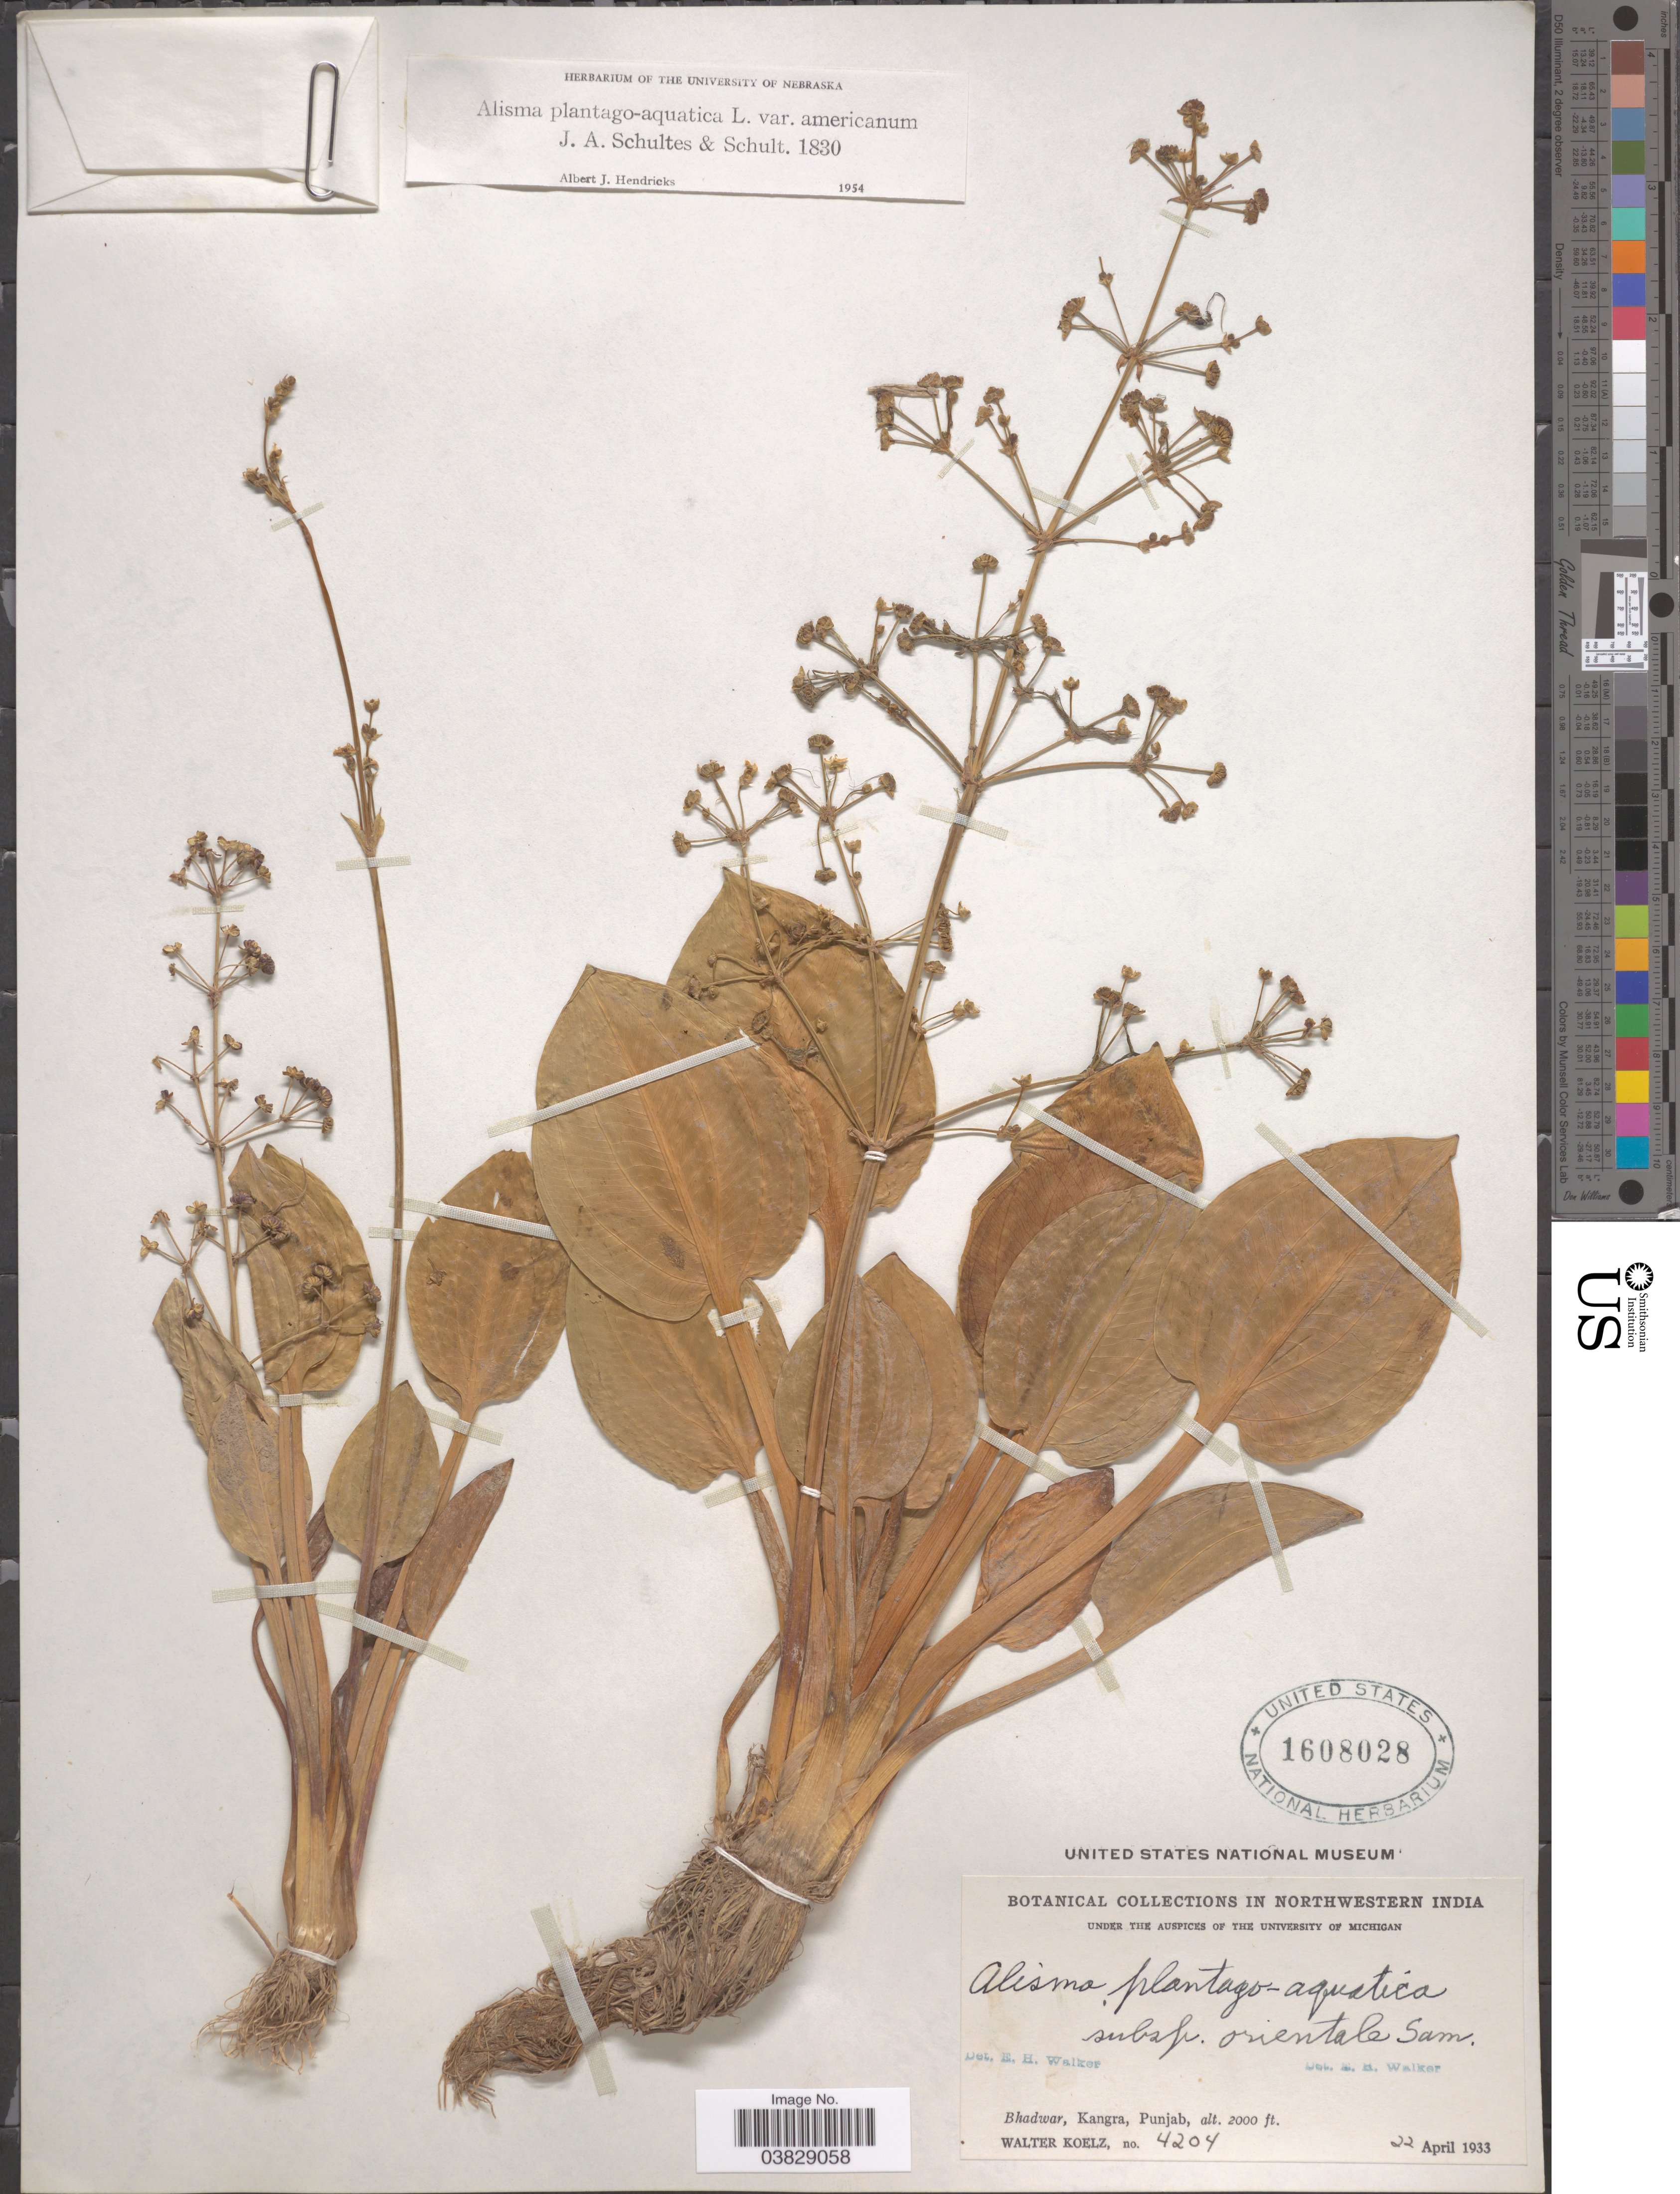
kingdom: Plantae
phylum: Tracheophyta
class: Liliopsida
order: Alismatales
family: Alismataceae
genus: Alisma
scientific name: Alisma plantago-aquatica var. americanum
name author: L.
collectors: W. N. Koelz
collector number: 4204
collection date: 1933-04-22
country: India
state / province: Punjab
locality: Northwestern India. Bhadwar, Kangra.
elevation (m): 610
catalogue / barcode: US 1608028